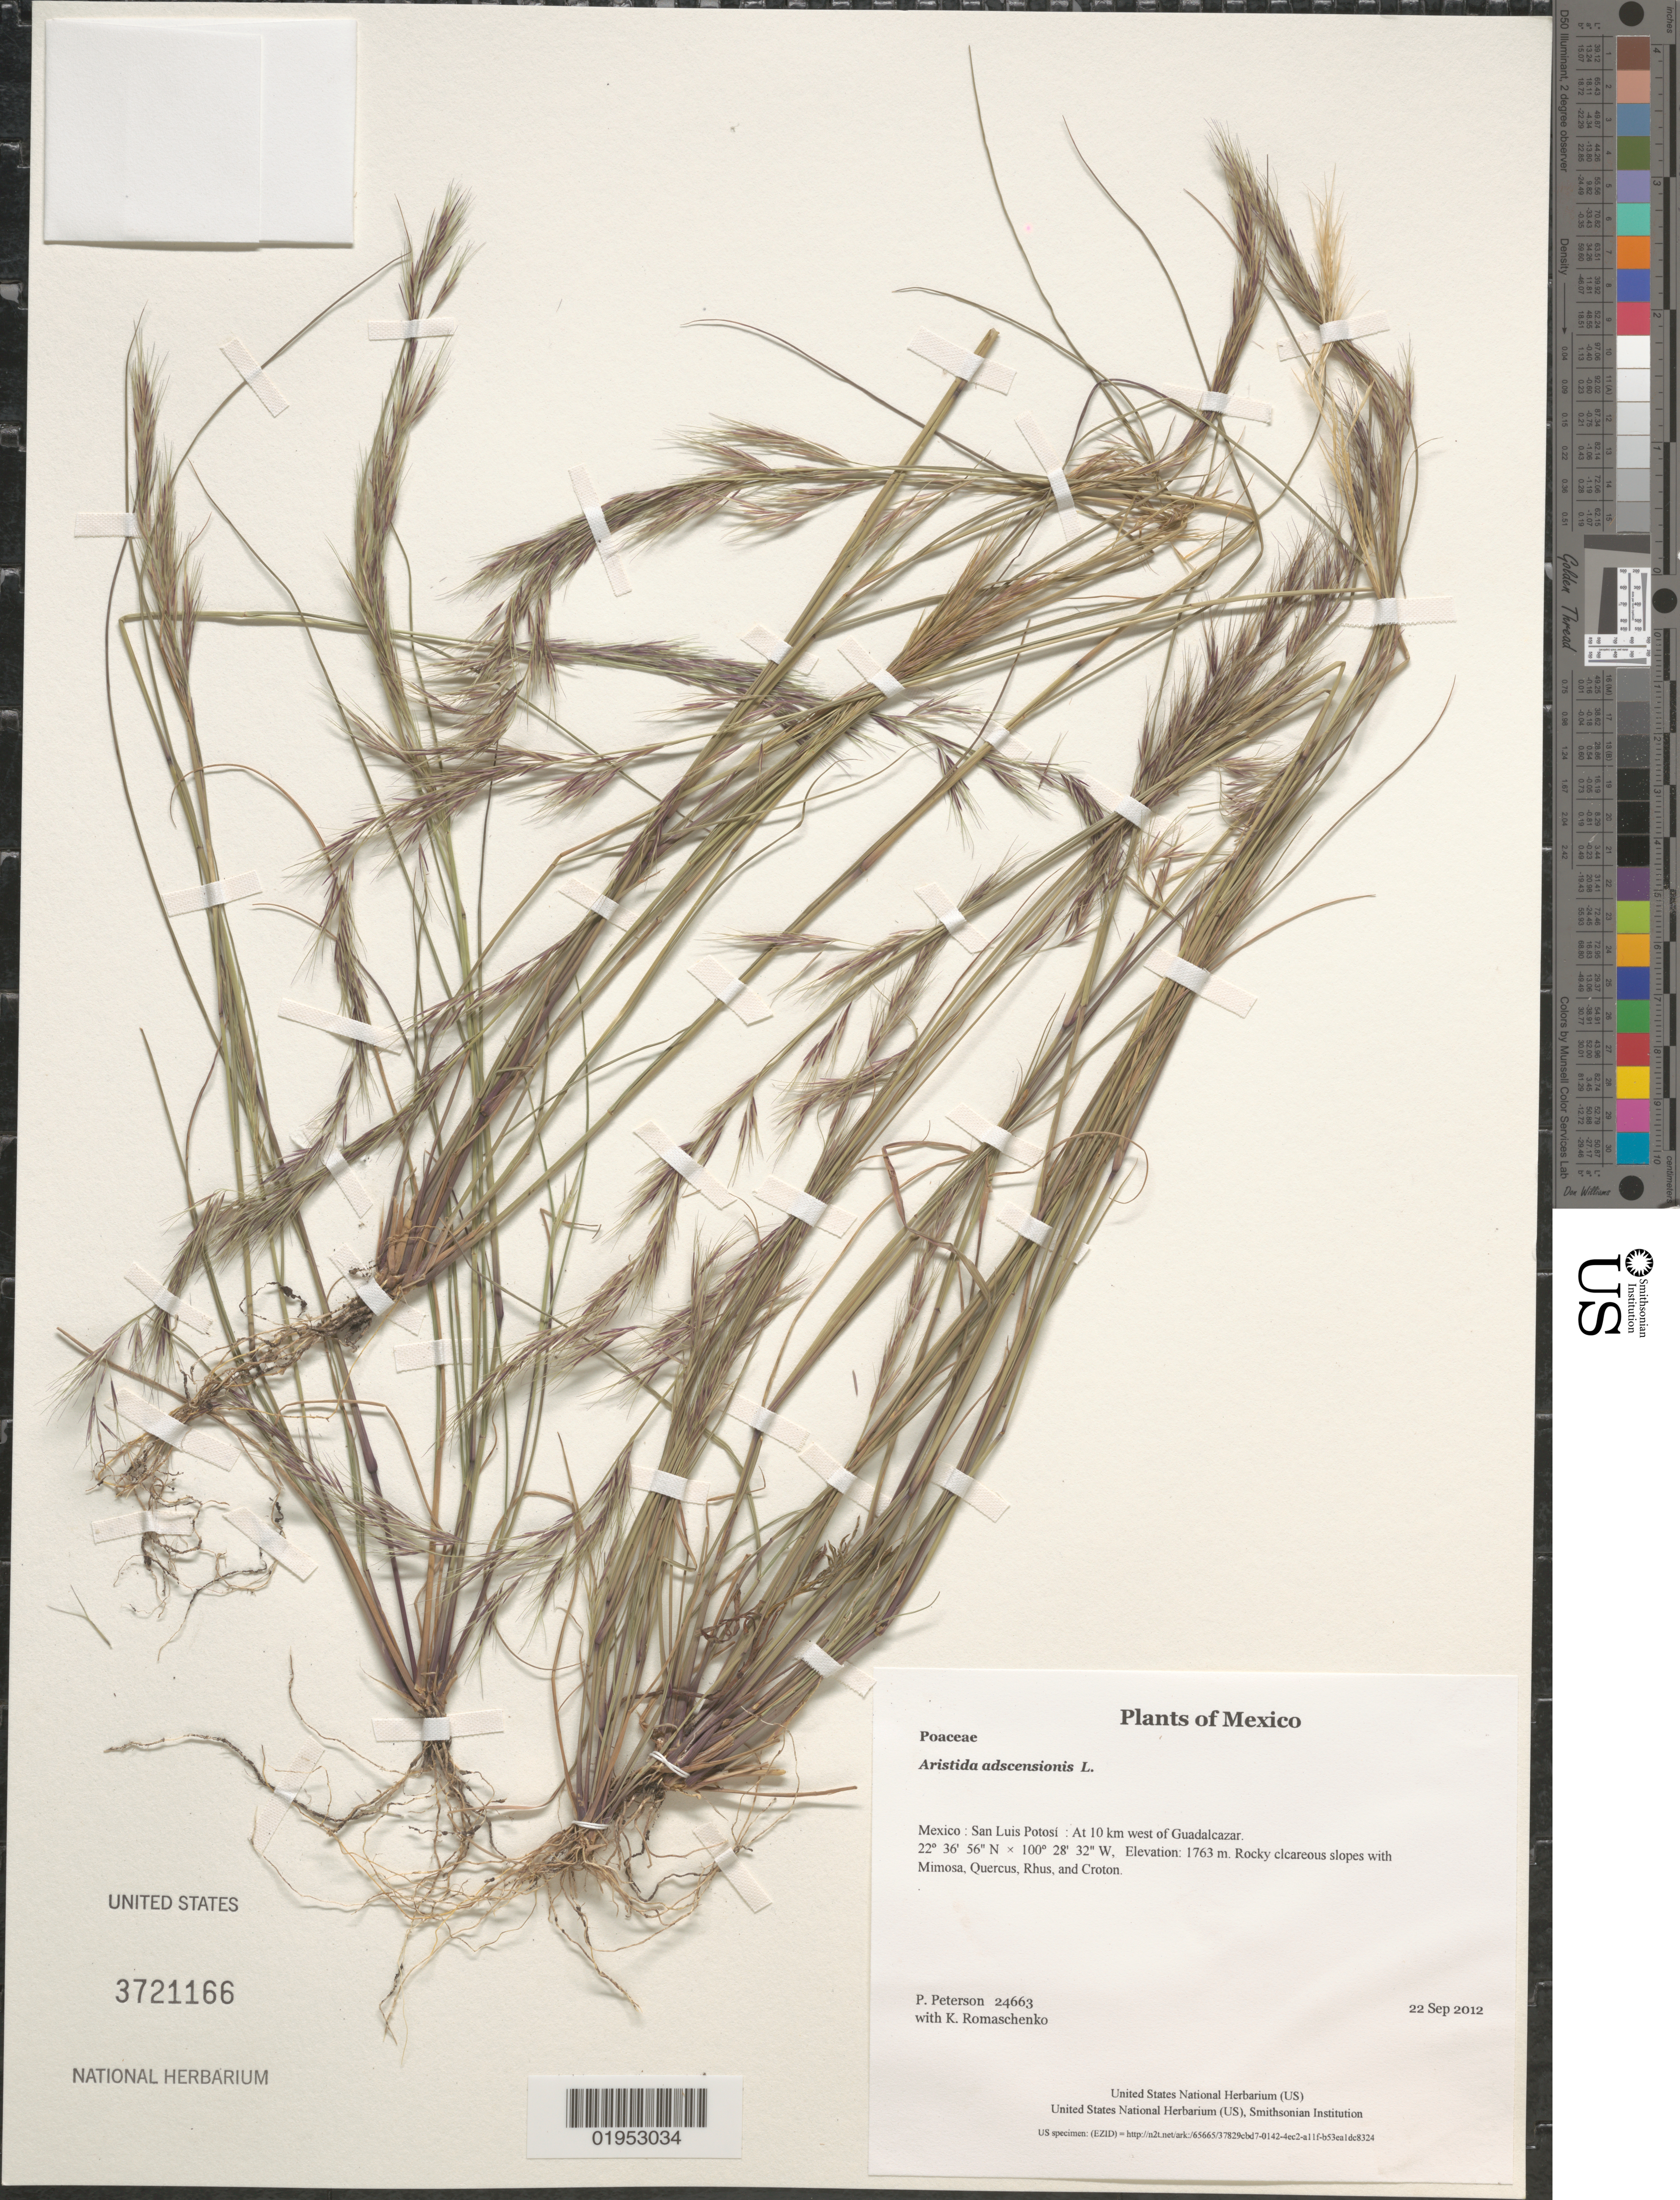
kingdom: Plantae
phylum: Tracheophyta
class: Liliopsida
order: Poales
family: Poaceae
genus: Aristida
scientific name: Aristida adscensionis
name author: L.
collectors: P. M. Peterson & K. Romaschenko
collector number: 24663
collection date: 2012-09-22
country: Mexico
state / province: San Luis Potosí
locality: At 10 km west of Guadalcazar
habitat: Rocky clcareous slopes with Mimosa, Quercus, Rhus, and Croton.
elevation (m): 1763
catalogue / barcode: US 3721166